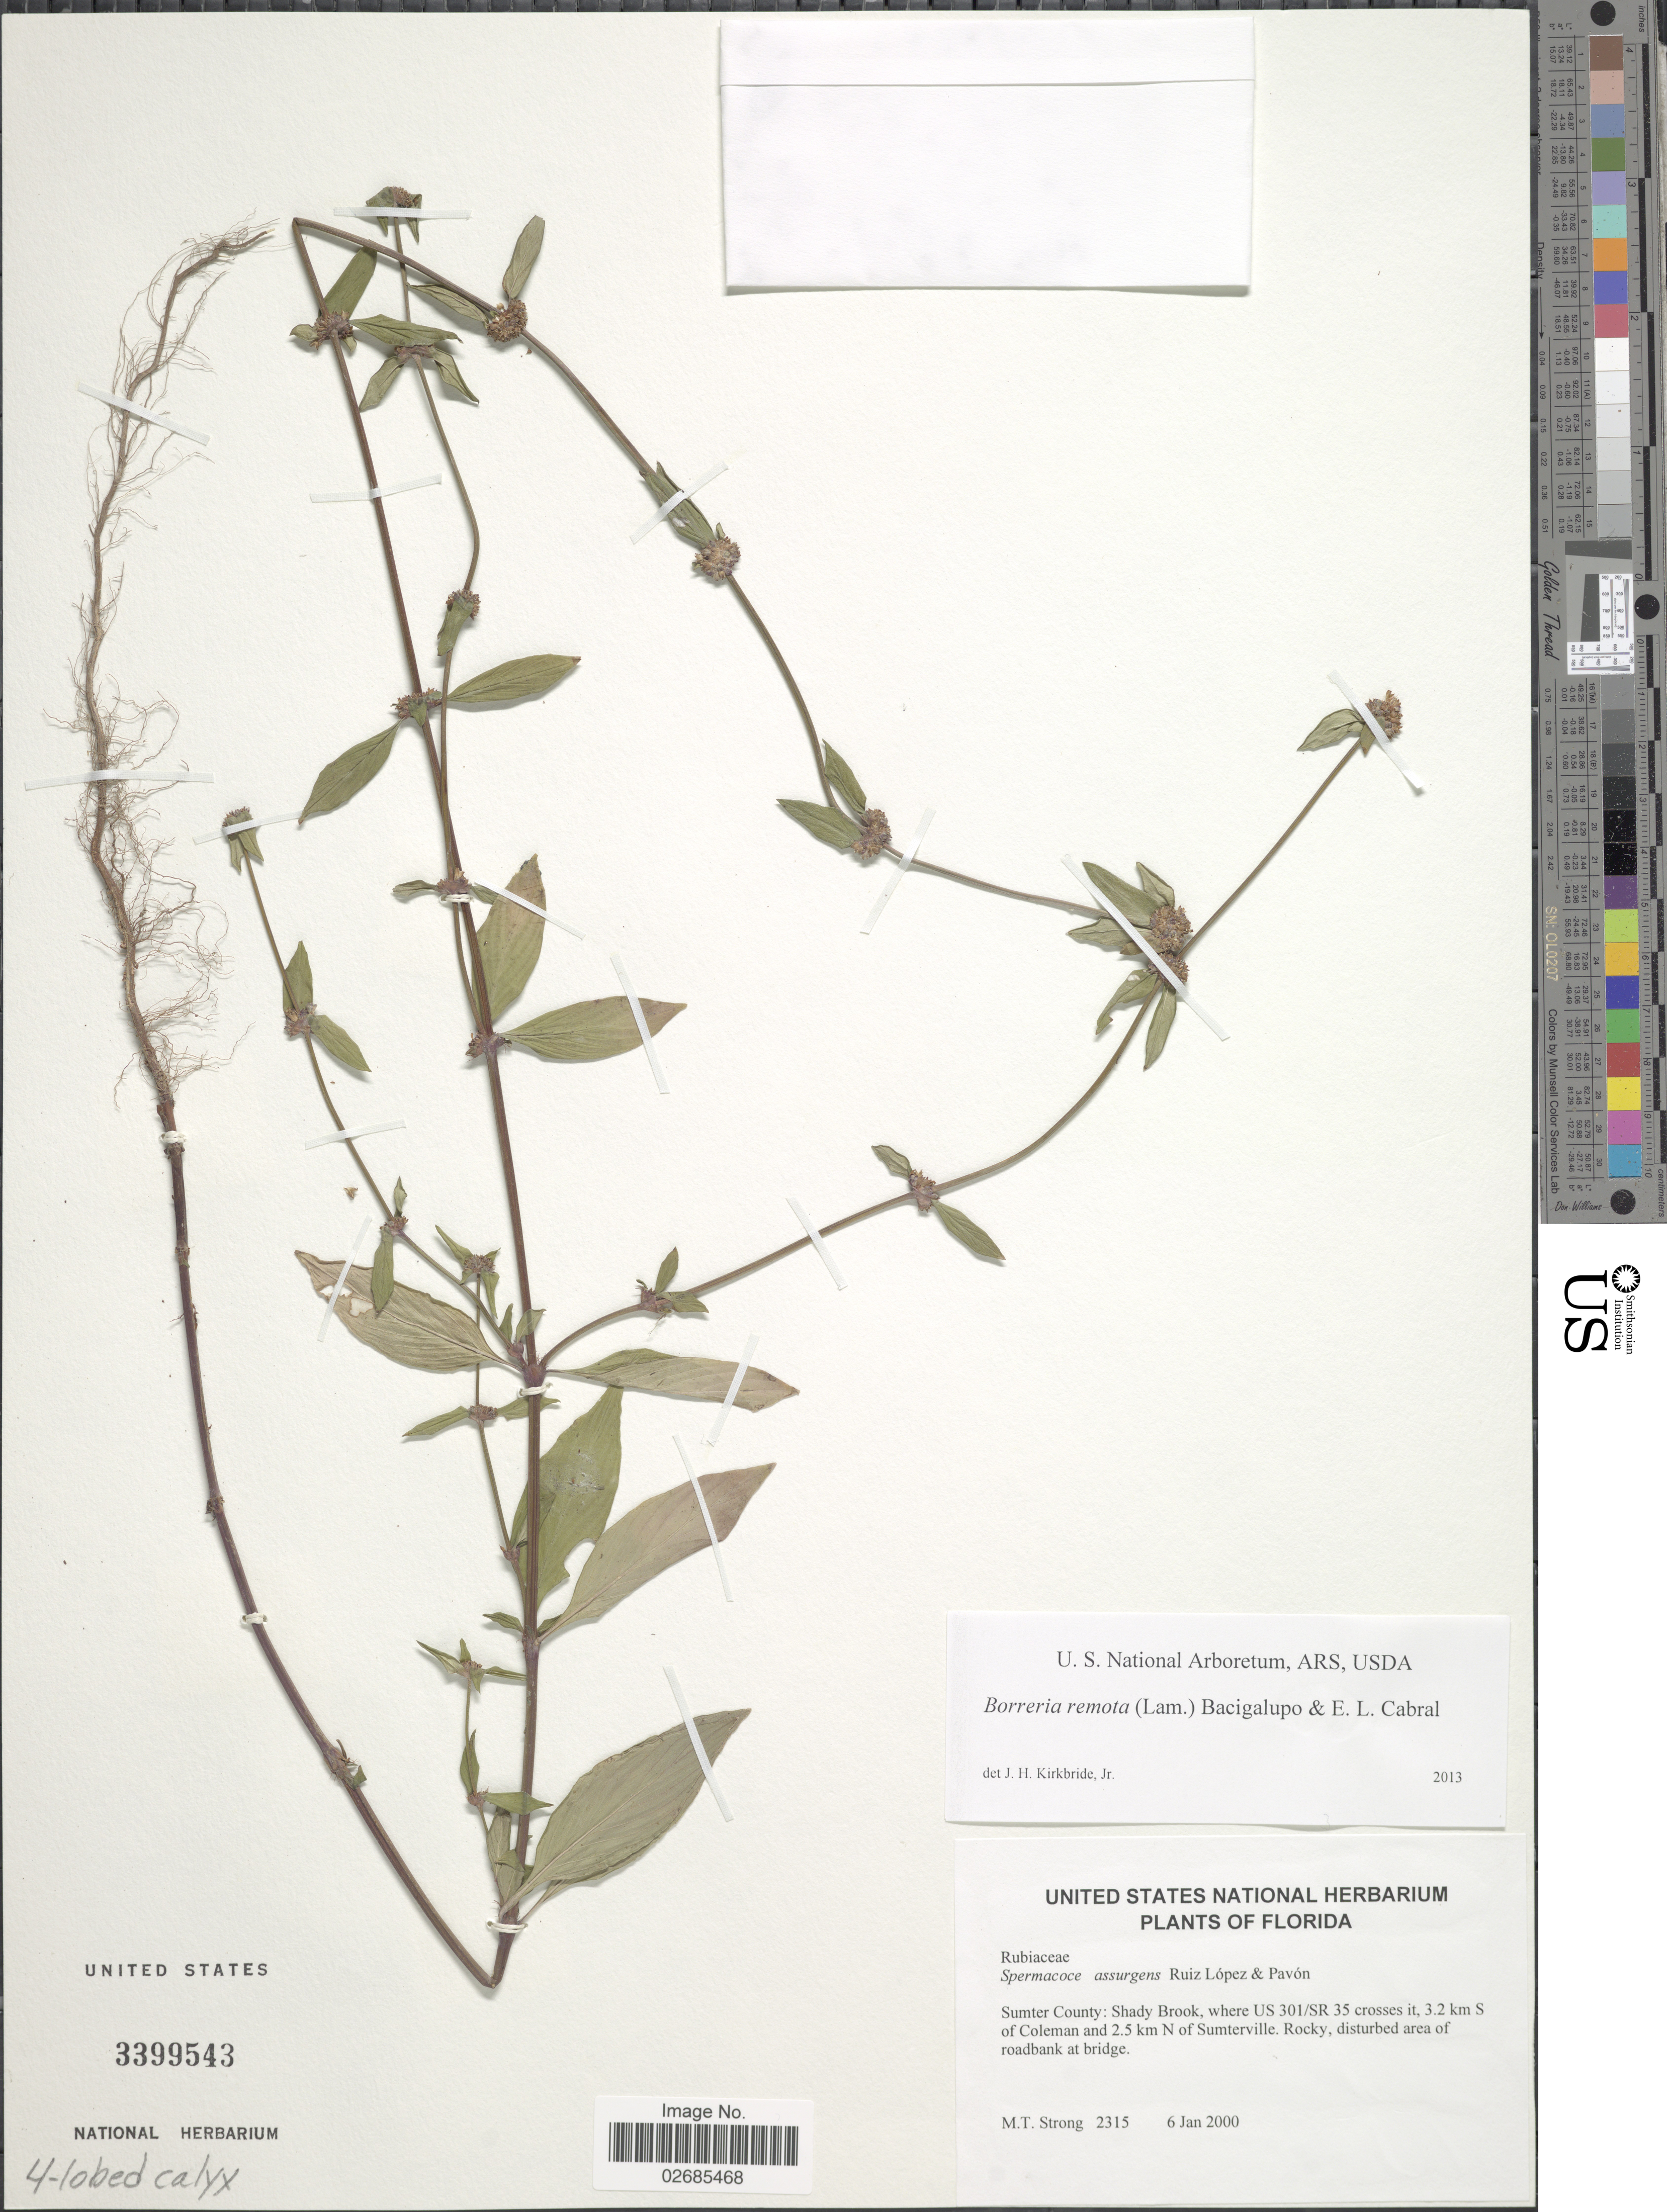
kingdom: Plantae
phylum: Tracheophyta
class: Magnoliopsida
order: Gentianales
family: Rubiaceae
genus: Borreria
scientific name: Borreria remota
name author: (Lam.) Bacigalupo & E.L. Cabral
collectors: M. T. Strong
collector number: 2315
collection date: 2000-01-06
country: United States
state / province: Florida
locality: Sumter County: Shady Brook, where US301/SR 35 crosses it, 3.2 km S of Coleman and 2.5 km N of Sumterville. Rocky, disturbed area of roadbank at ridge.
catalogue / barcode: US 3399543